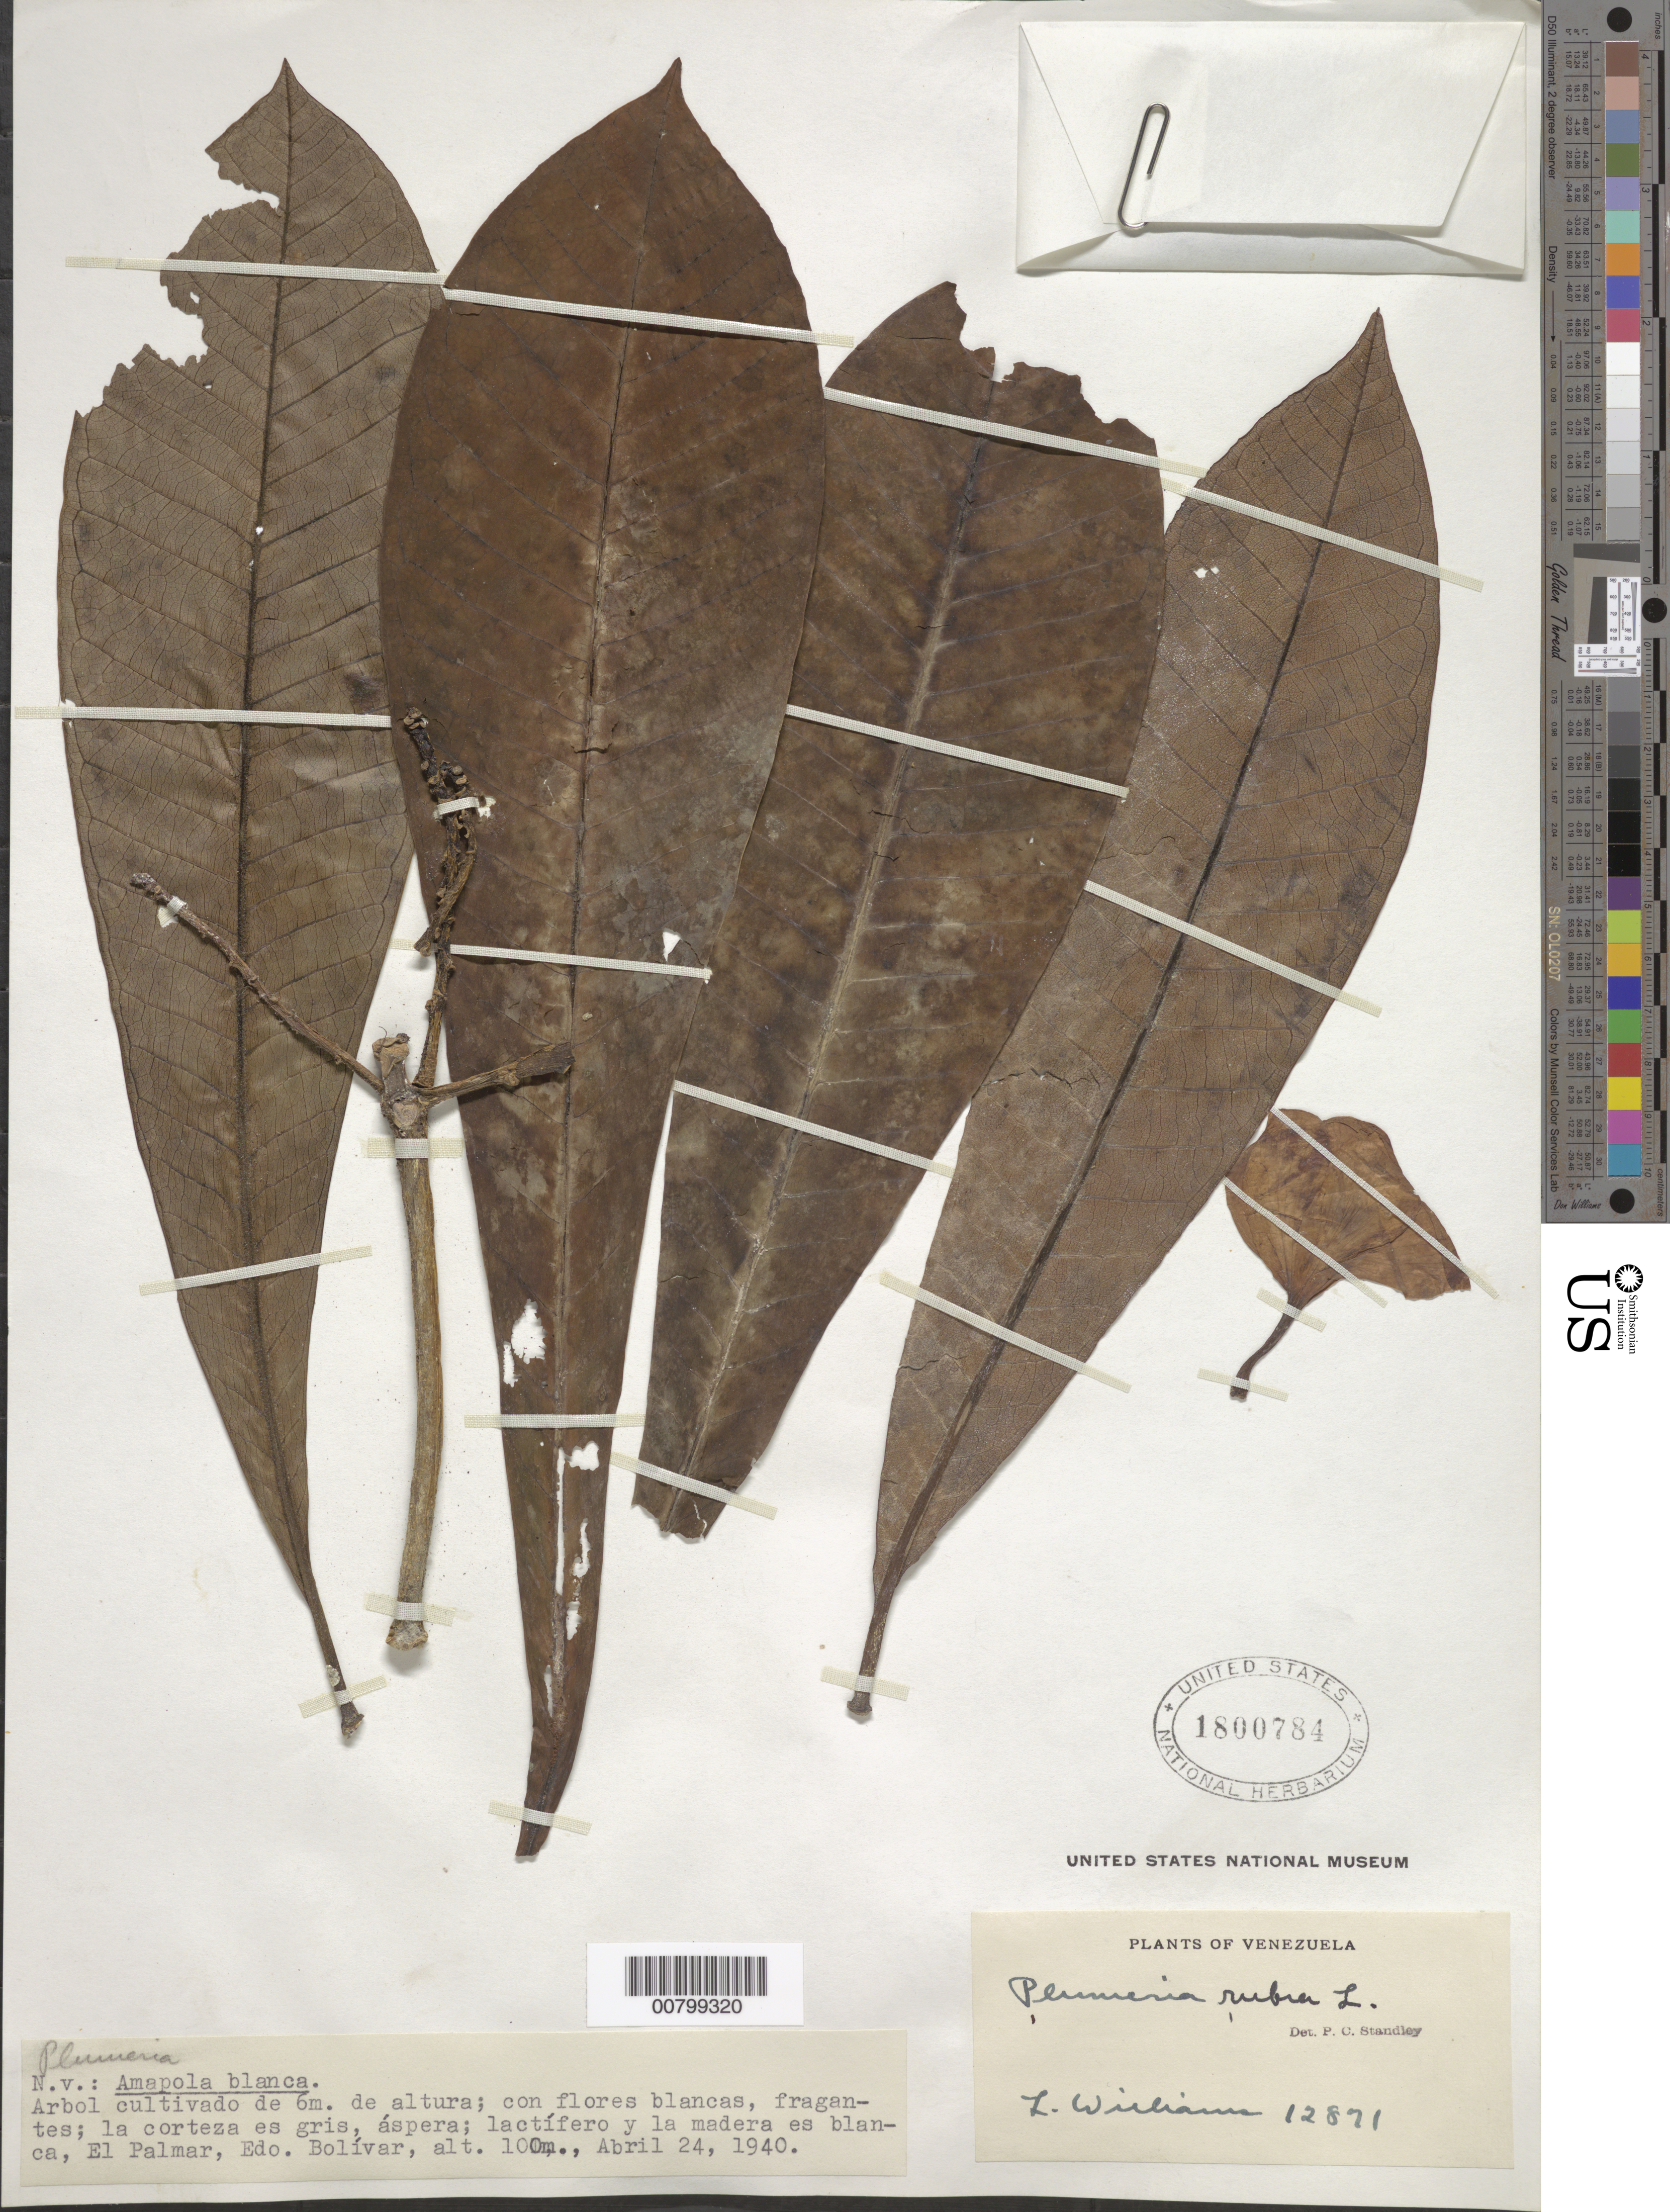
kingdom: Plantae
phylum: Tracheophyta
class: Magnoliopsida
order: Gentianales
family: Apocynaceae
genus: Plumeria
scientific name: Plumeria rubra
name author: L.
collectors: Ll. Williams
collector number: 12871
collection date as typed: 24-Apr-40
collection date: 1940-04-24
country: Venezuela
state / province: Bolívar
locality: El Palmar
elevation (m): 100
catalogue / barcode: US 1800784